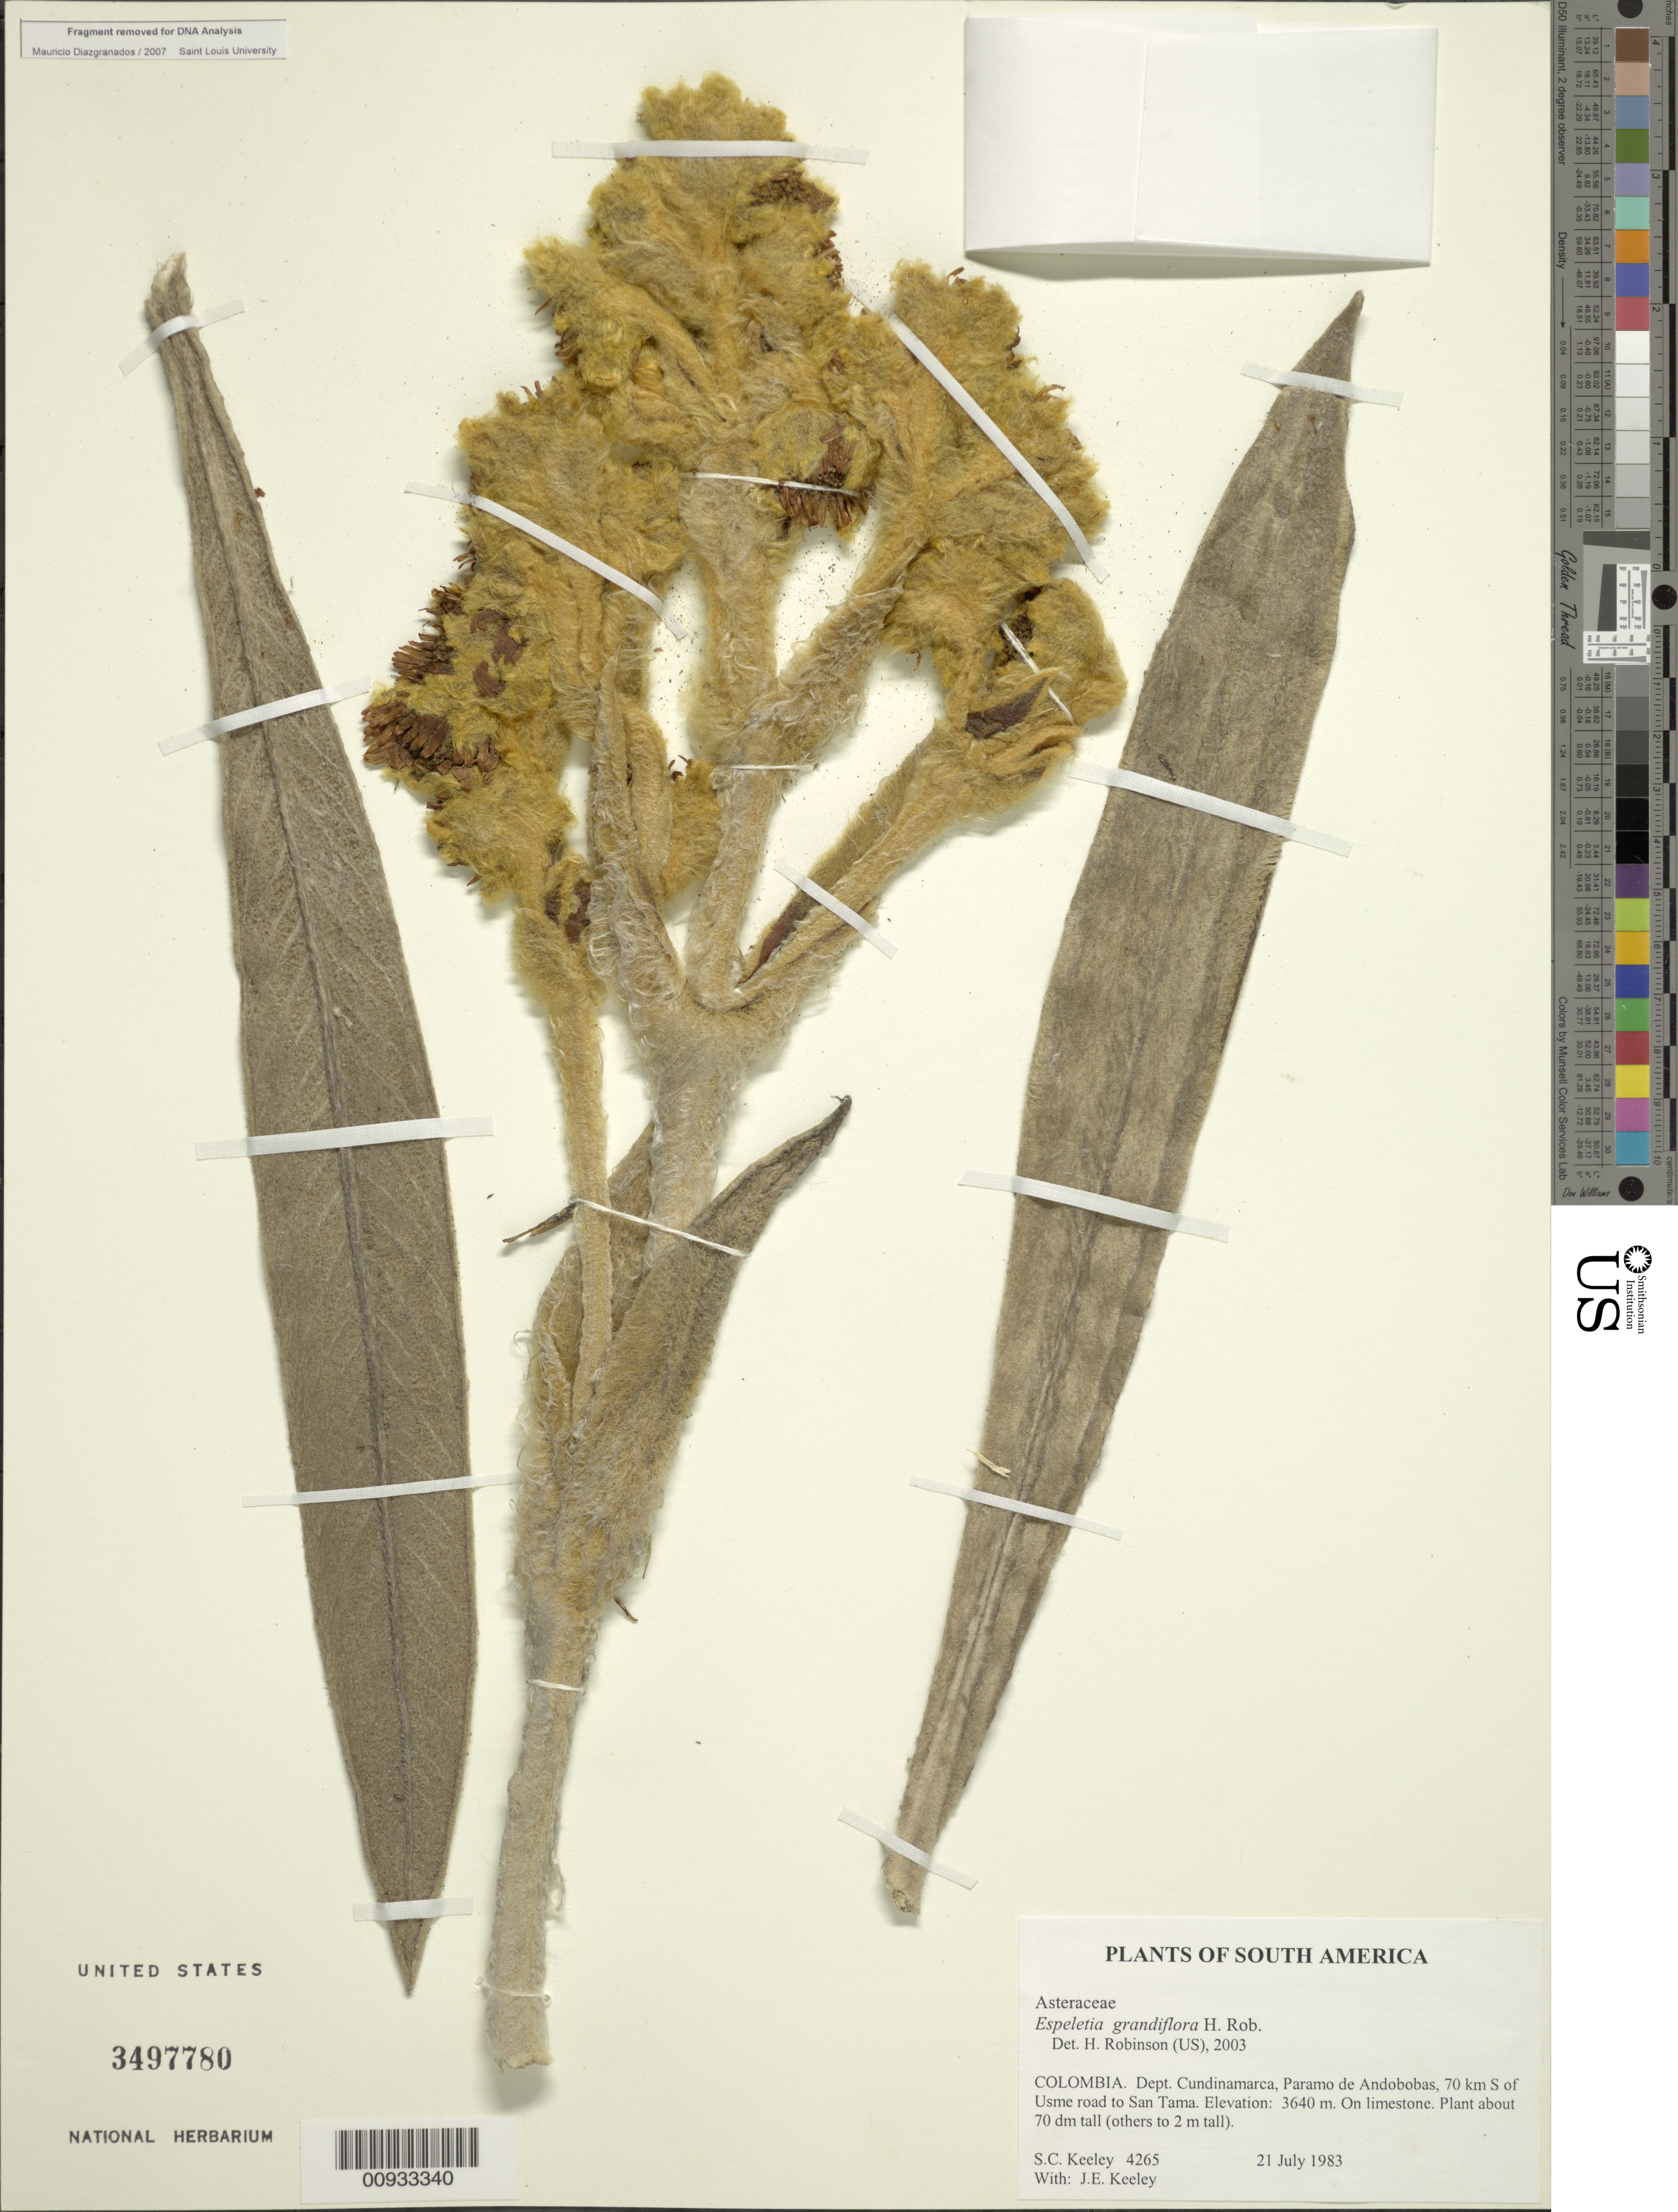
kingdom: Plantae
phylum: Tracheophyta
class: Magnoliopsida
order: Asterales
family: Asteraceae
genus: Espeletia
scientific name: Espeletia grandiflora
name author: Humb. & Bonpl.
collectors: J. E. Keeley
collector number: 4265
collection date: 1983-06-21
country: Colombia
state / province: Cundinamarca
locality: Páramo de Andobobas. 70 km S of Usme road to San Tama.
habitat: On limestone.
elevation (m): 3640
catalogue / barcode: US 3497780